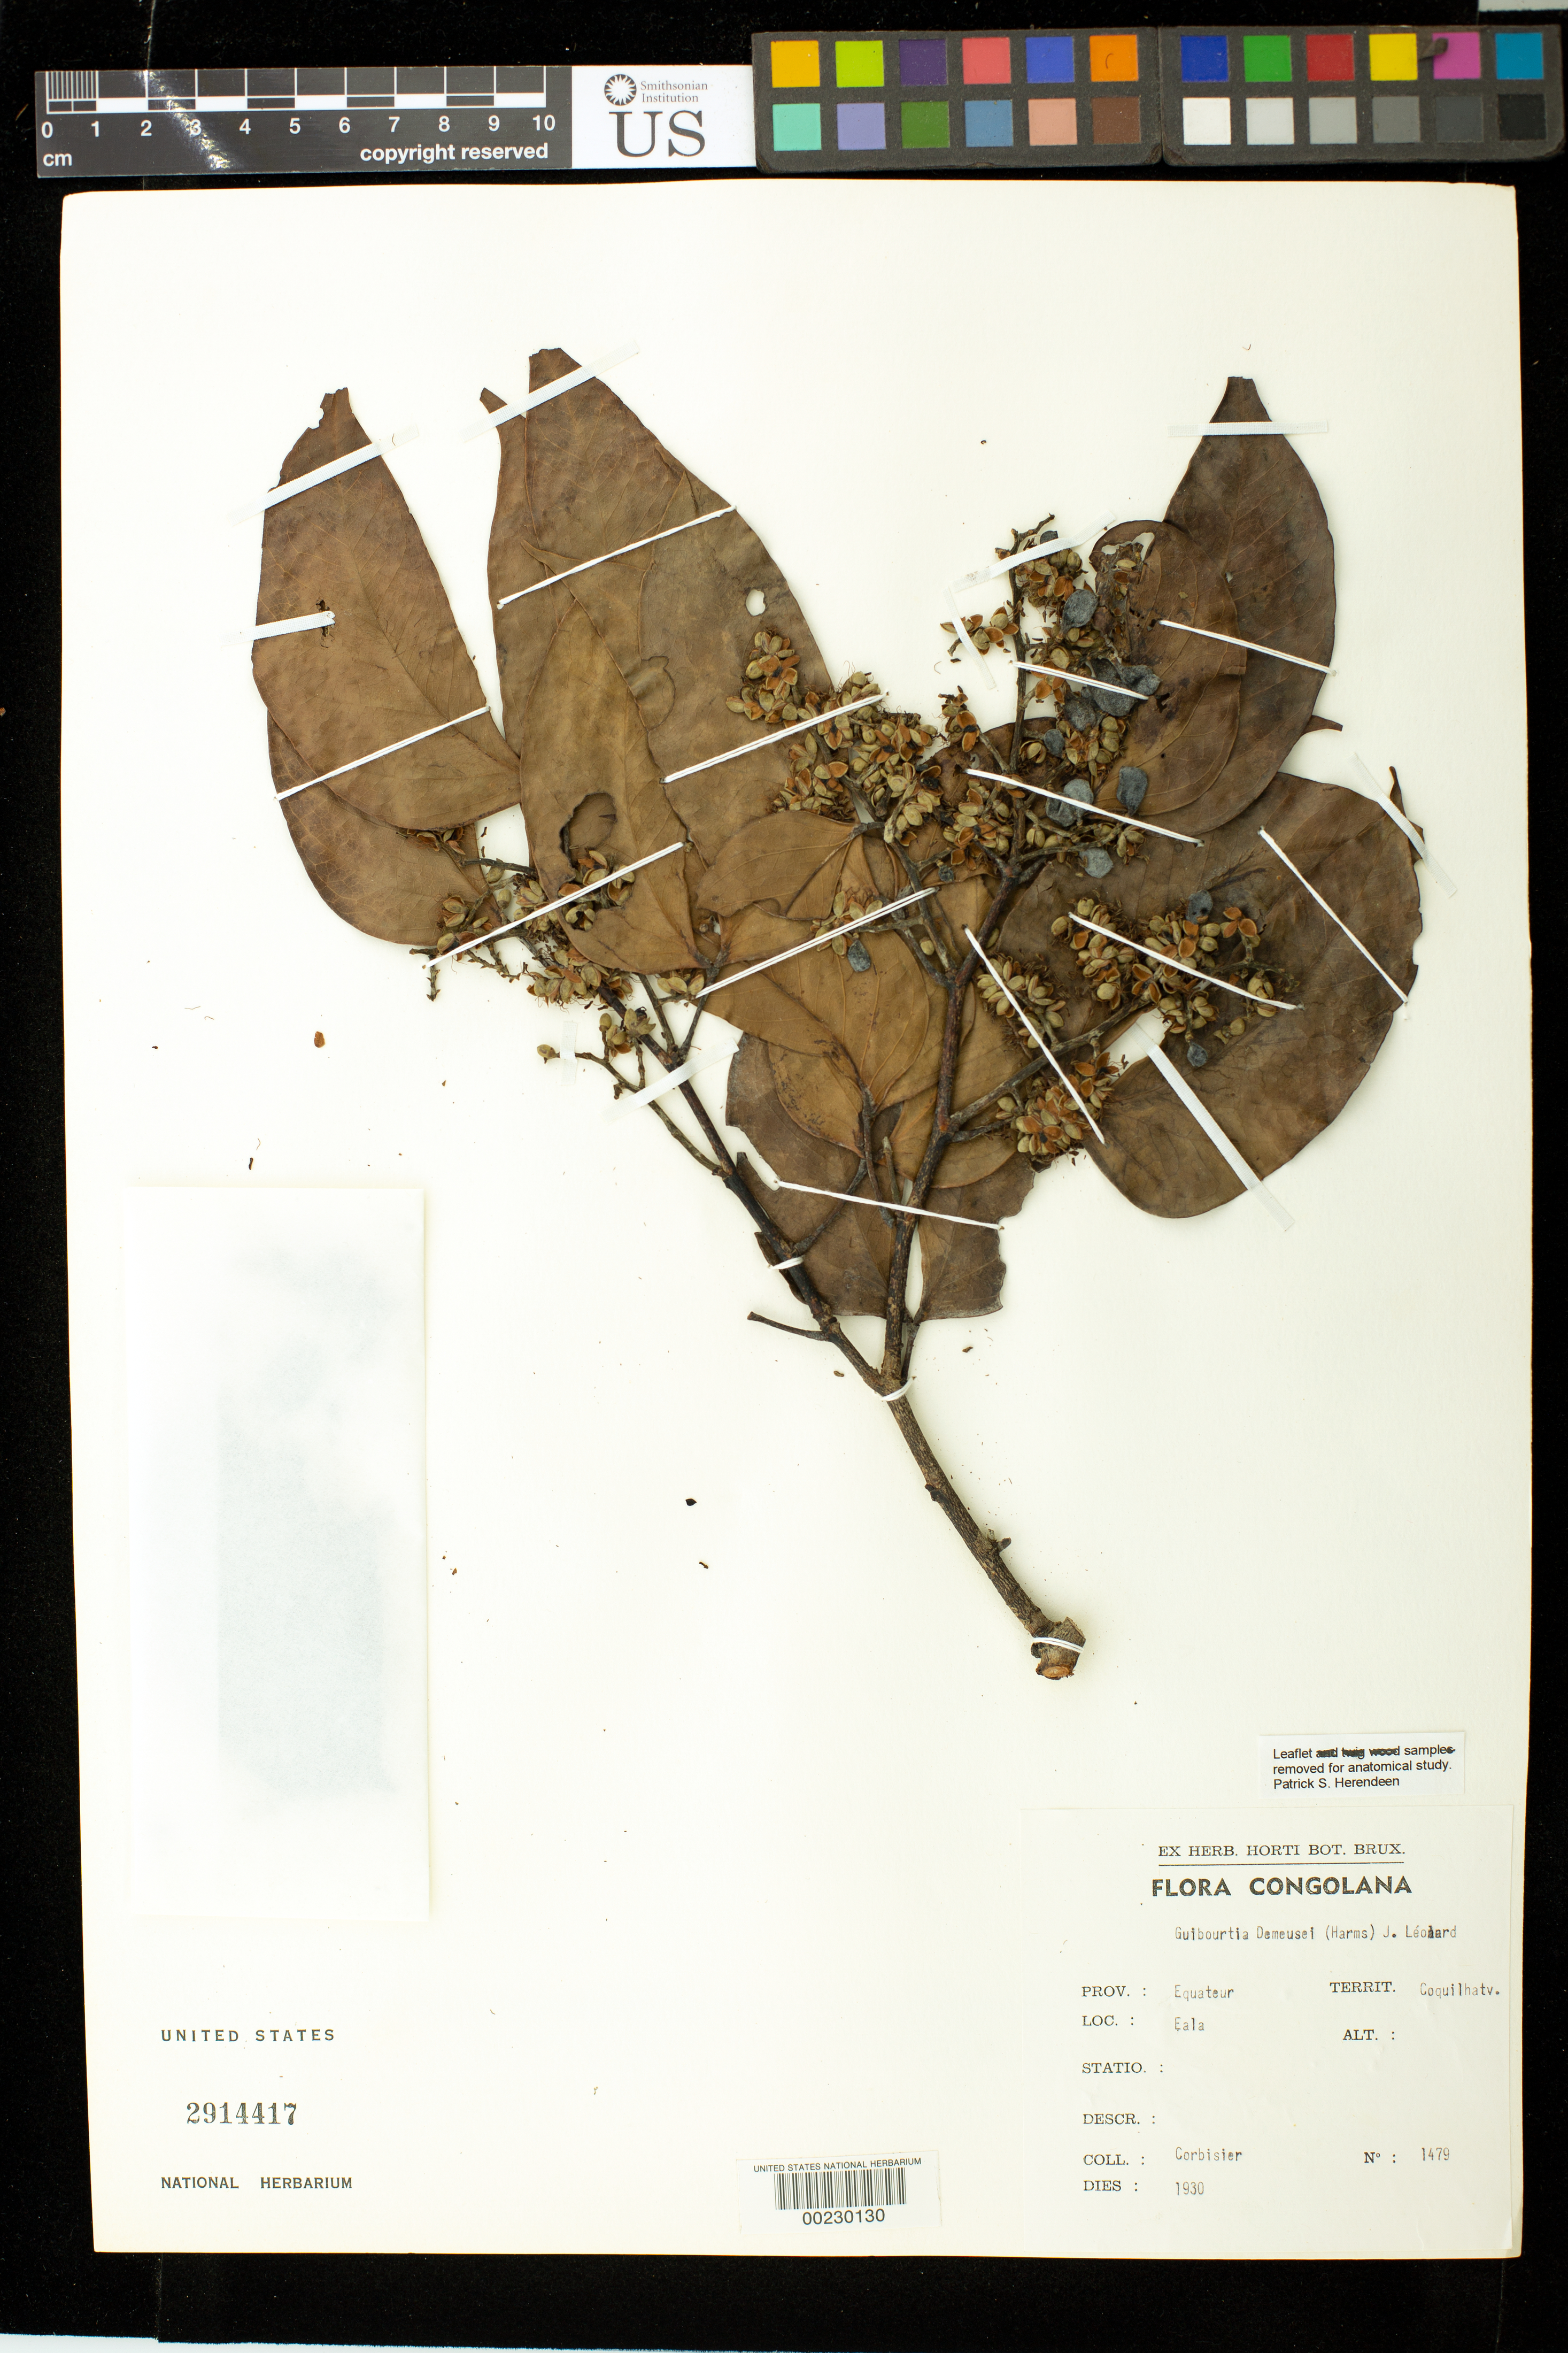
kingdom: Plantae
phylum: Tracheophyta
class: Magnoliopsida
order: Fabales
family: Fabaceae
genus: Guibourtia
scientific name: Guibourtia demeusei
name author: (Harms) J. Léonard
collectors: A. Corbisier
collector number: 1479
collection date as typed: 1930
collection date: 1930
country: Congo, Democratic Republic of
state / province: Équateur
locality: Eala; coquilhatv. terr.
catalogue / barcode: US 2914417